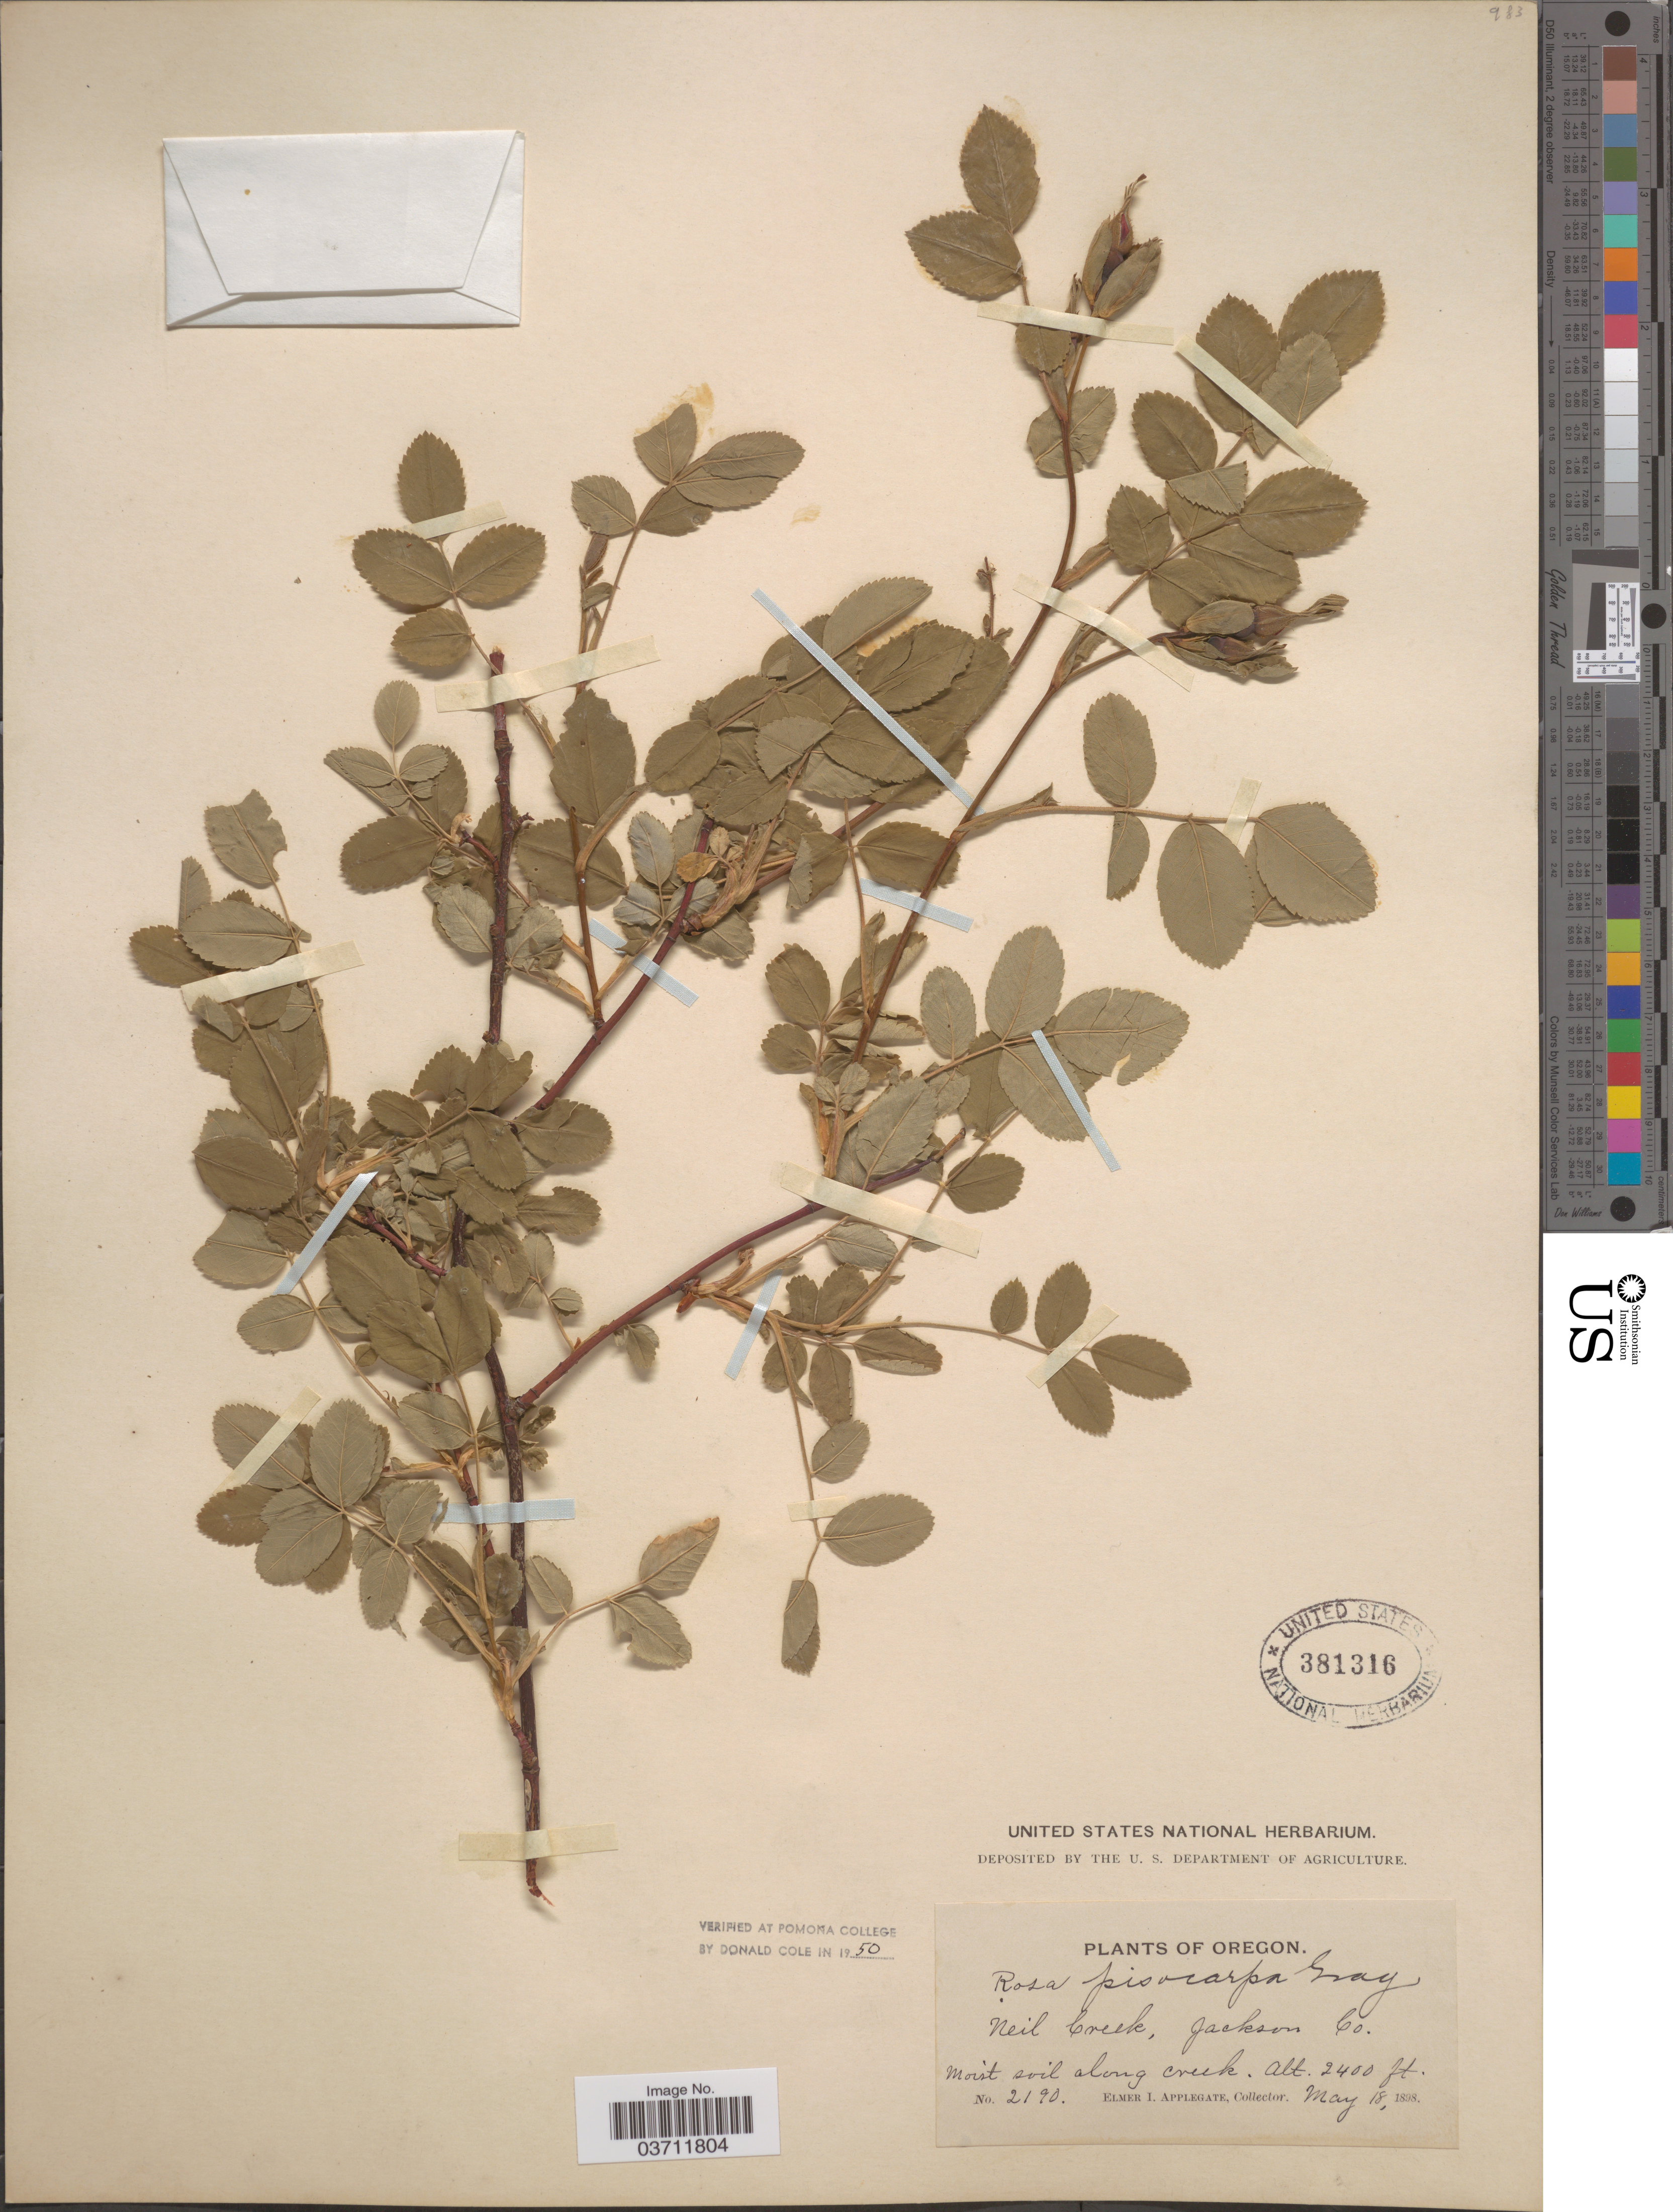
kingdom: Plantae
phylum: Tracheophyta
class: Magnoliopsida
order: Rosales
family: Rosaceae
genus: Rosa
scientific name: Rosa pisocarpa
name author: A. Gray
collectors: E. I. Applegate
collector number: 2190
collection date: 1898-05-18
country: United States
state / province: Oregon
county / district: Jackson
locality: Neil Creek, Jackson Co.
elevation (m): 732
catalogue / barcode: US 381316